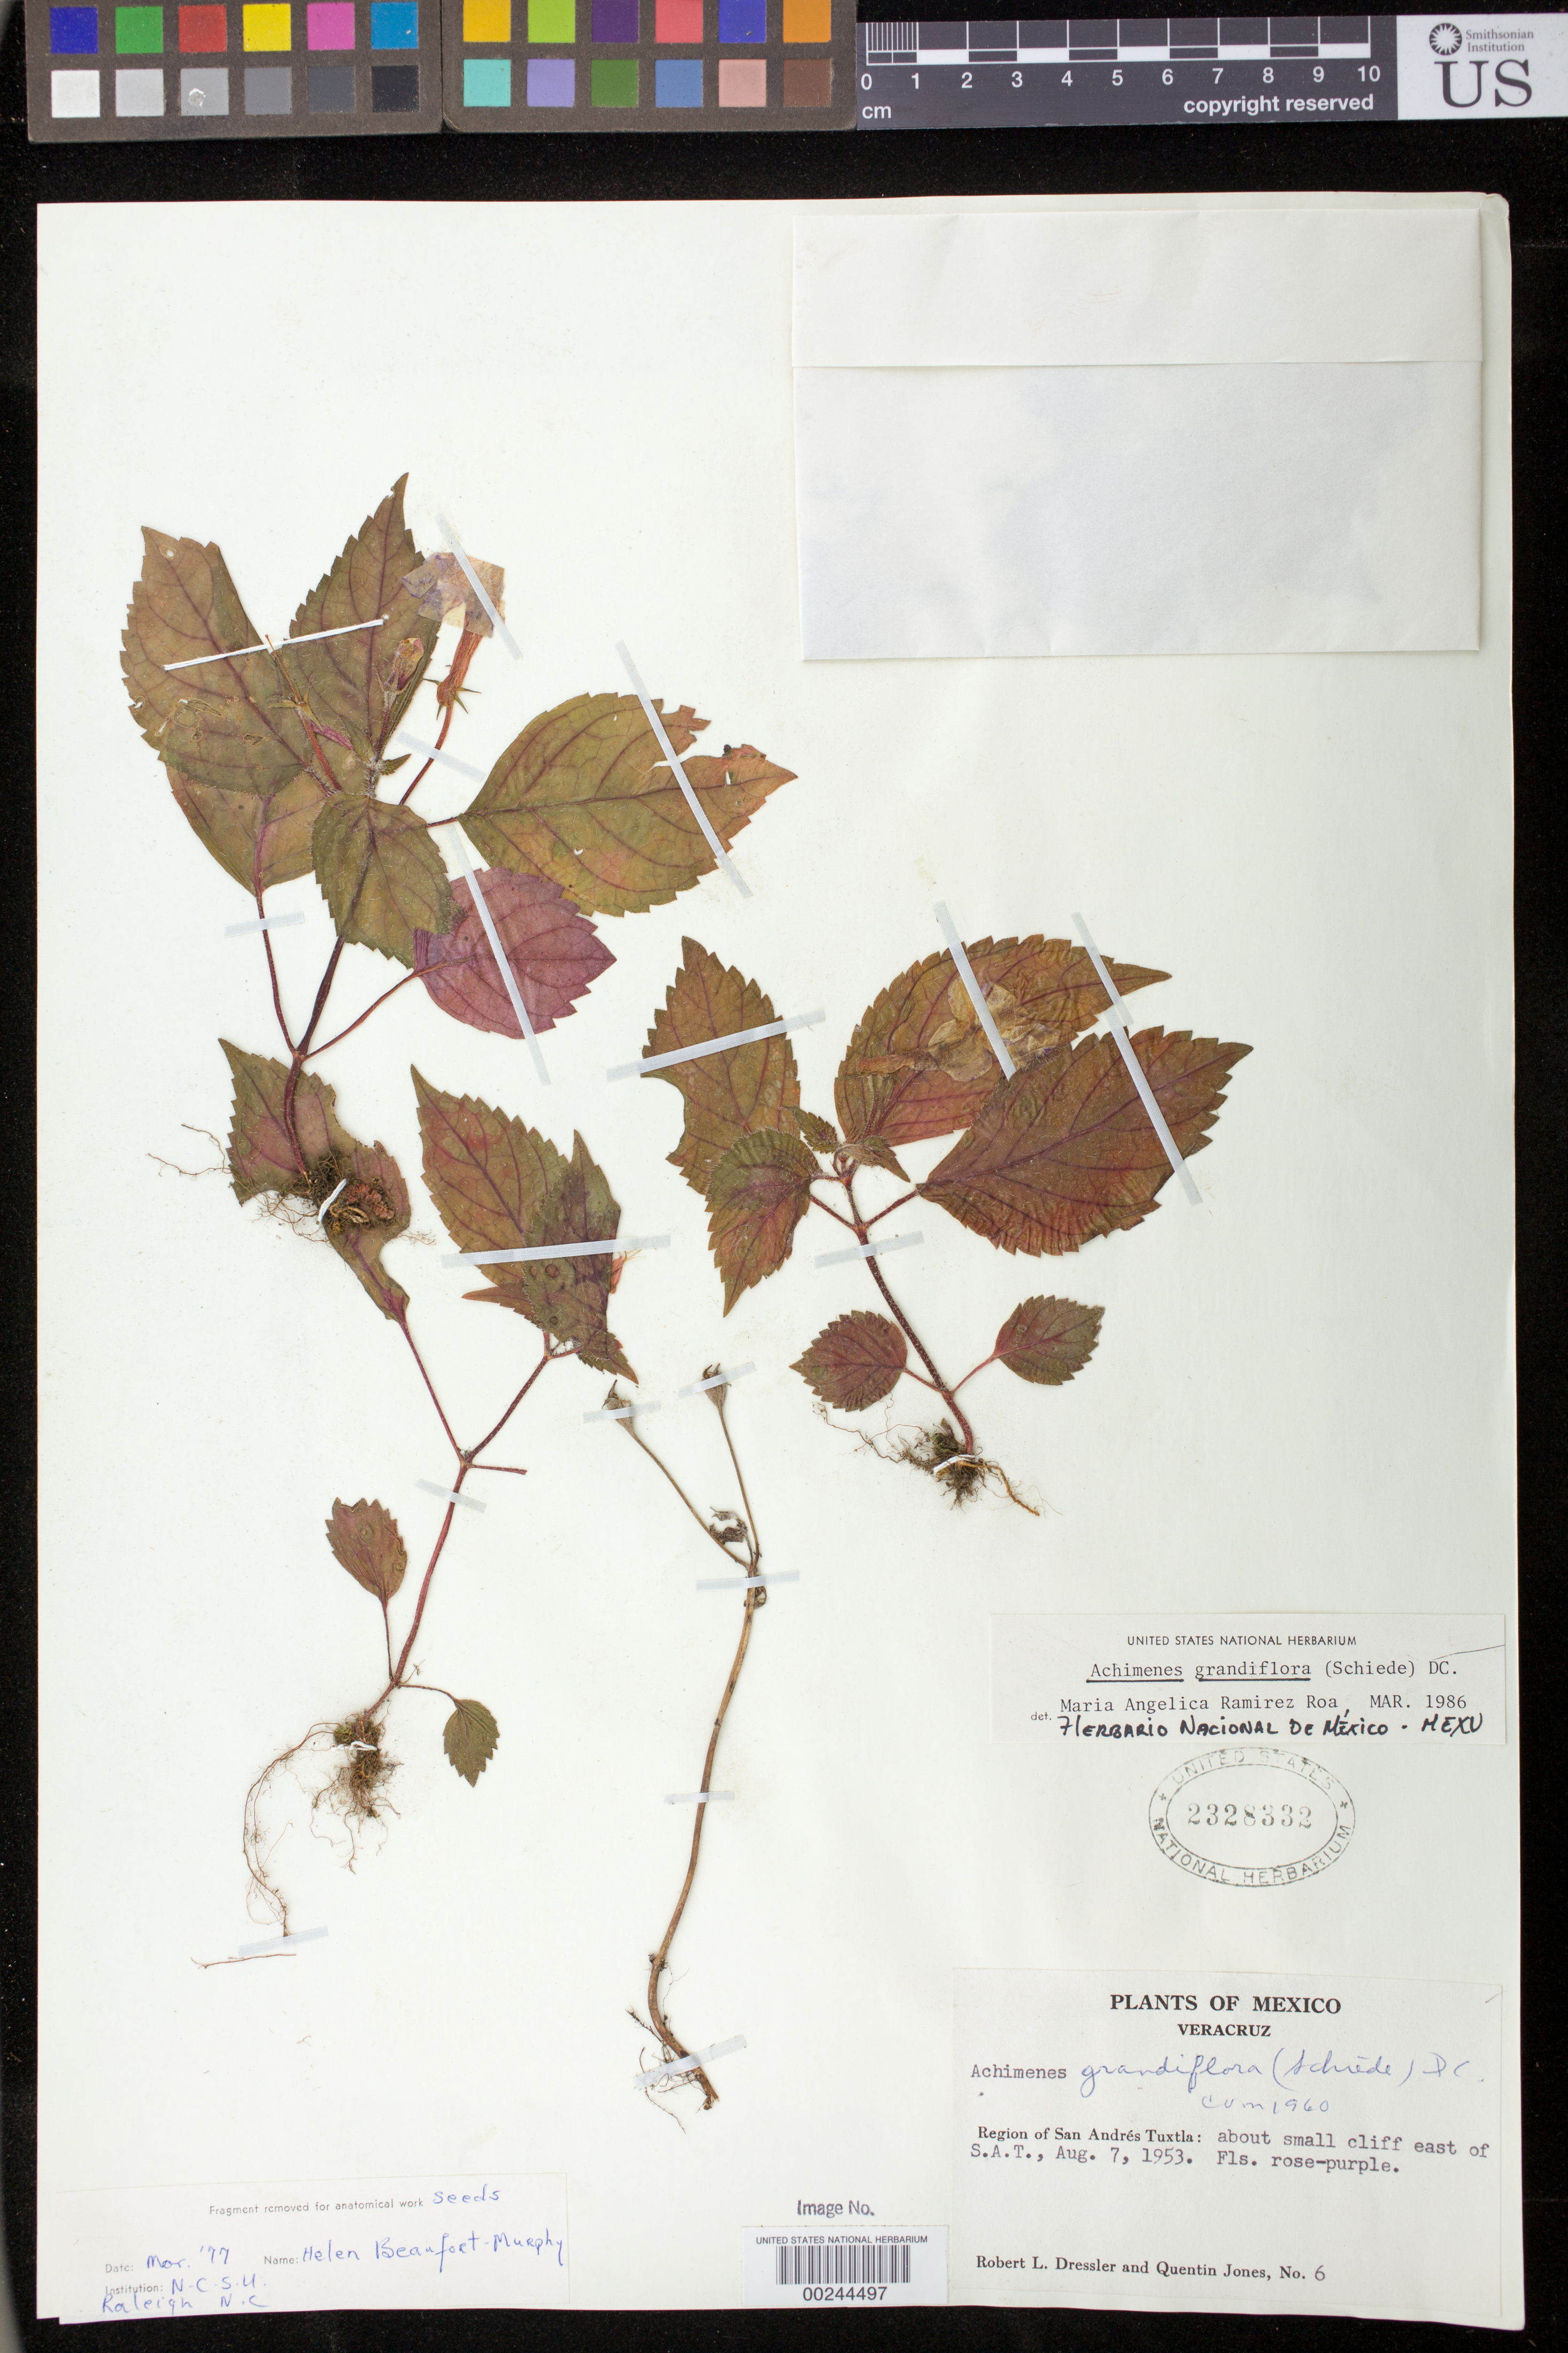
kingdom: Plantae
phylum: Tracheophyta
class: Magnoliopsida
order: Lamiales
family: Gesneriaceae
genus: Achimenes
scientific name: Achimenes grandiflora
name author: (Schiede) DC.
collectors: R. Dressler & Q. Jones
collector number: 6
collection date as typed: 07 Aug 1953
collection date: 1953-08-07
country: Mexico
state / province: Veracruz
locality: Region of San Andres Tuxtla, about small cliff E of S A T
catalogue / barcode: US 2328332